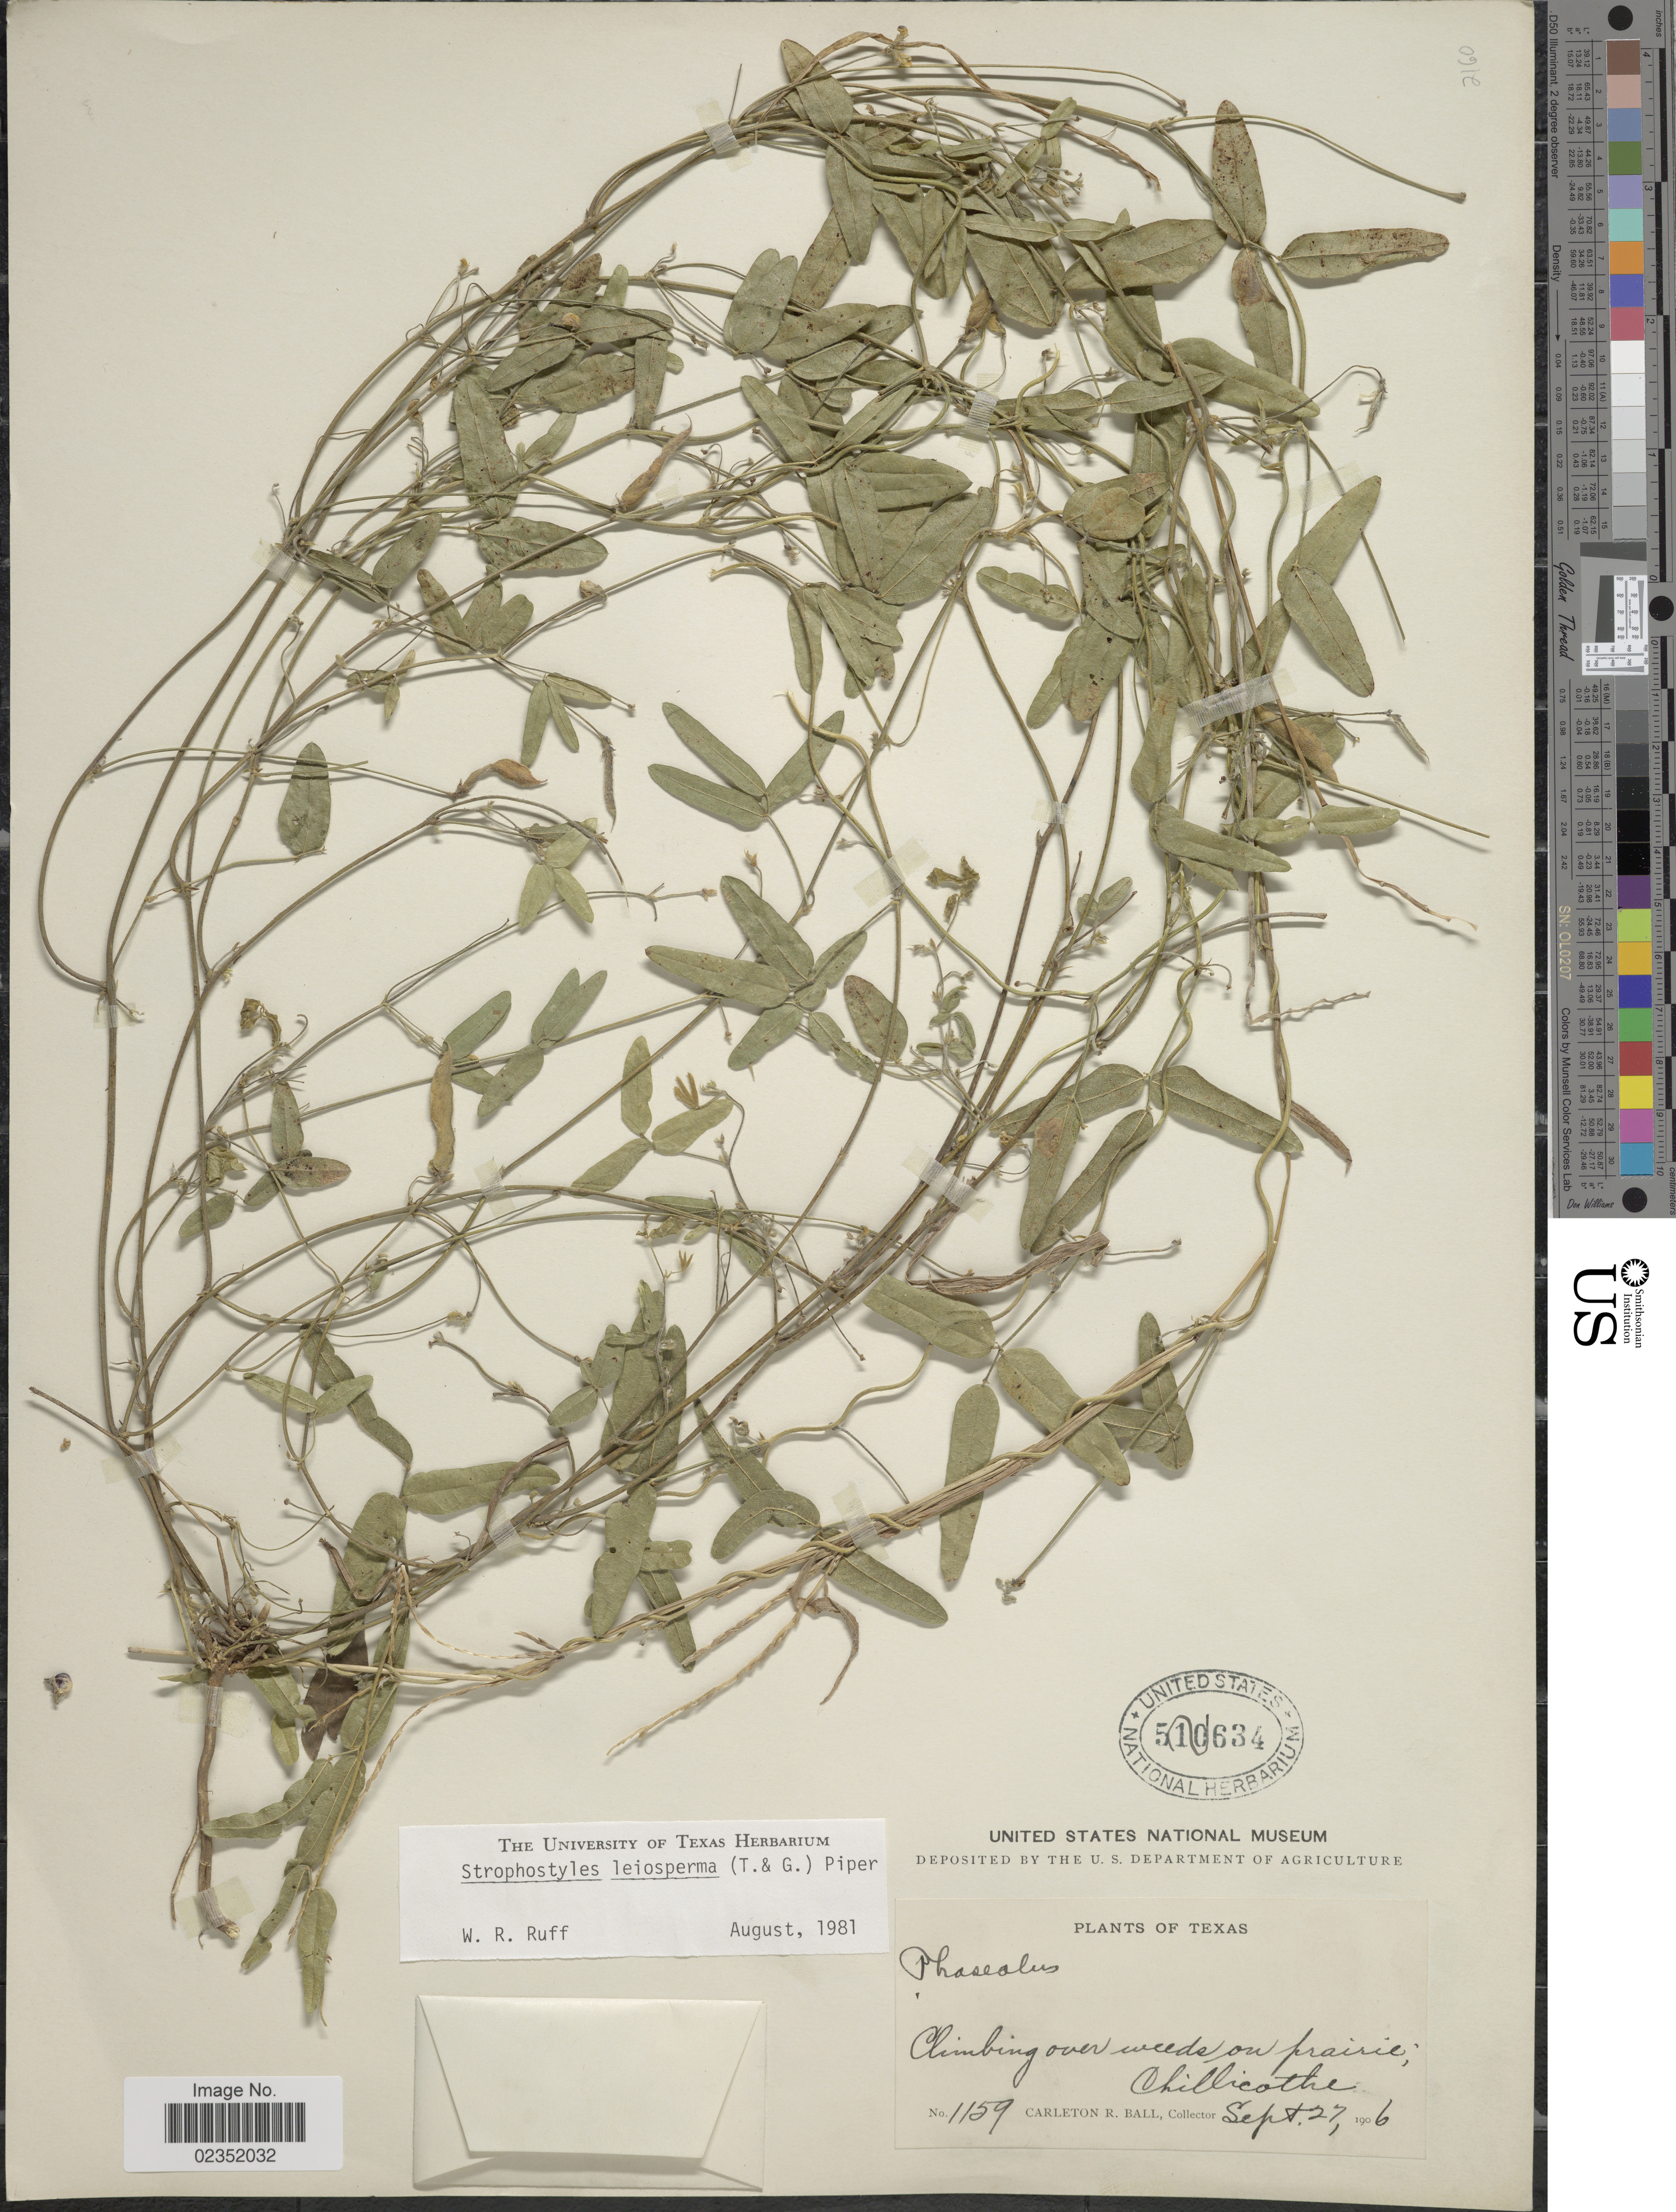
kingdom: Plantae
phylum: Tracheophyta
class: Magnoliopsida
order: Fabales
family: Fabaceae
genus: Strophostyles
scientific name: Strophostyles leiosperma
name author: (Torr. & A. Gray) Piper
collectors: C. R. Ball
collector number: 1159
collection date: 1906-09-27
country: United States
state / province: Texas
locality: Over weeds on prairie, Chillicothe.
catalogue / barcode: US 510634